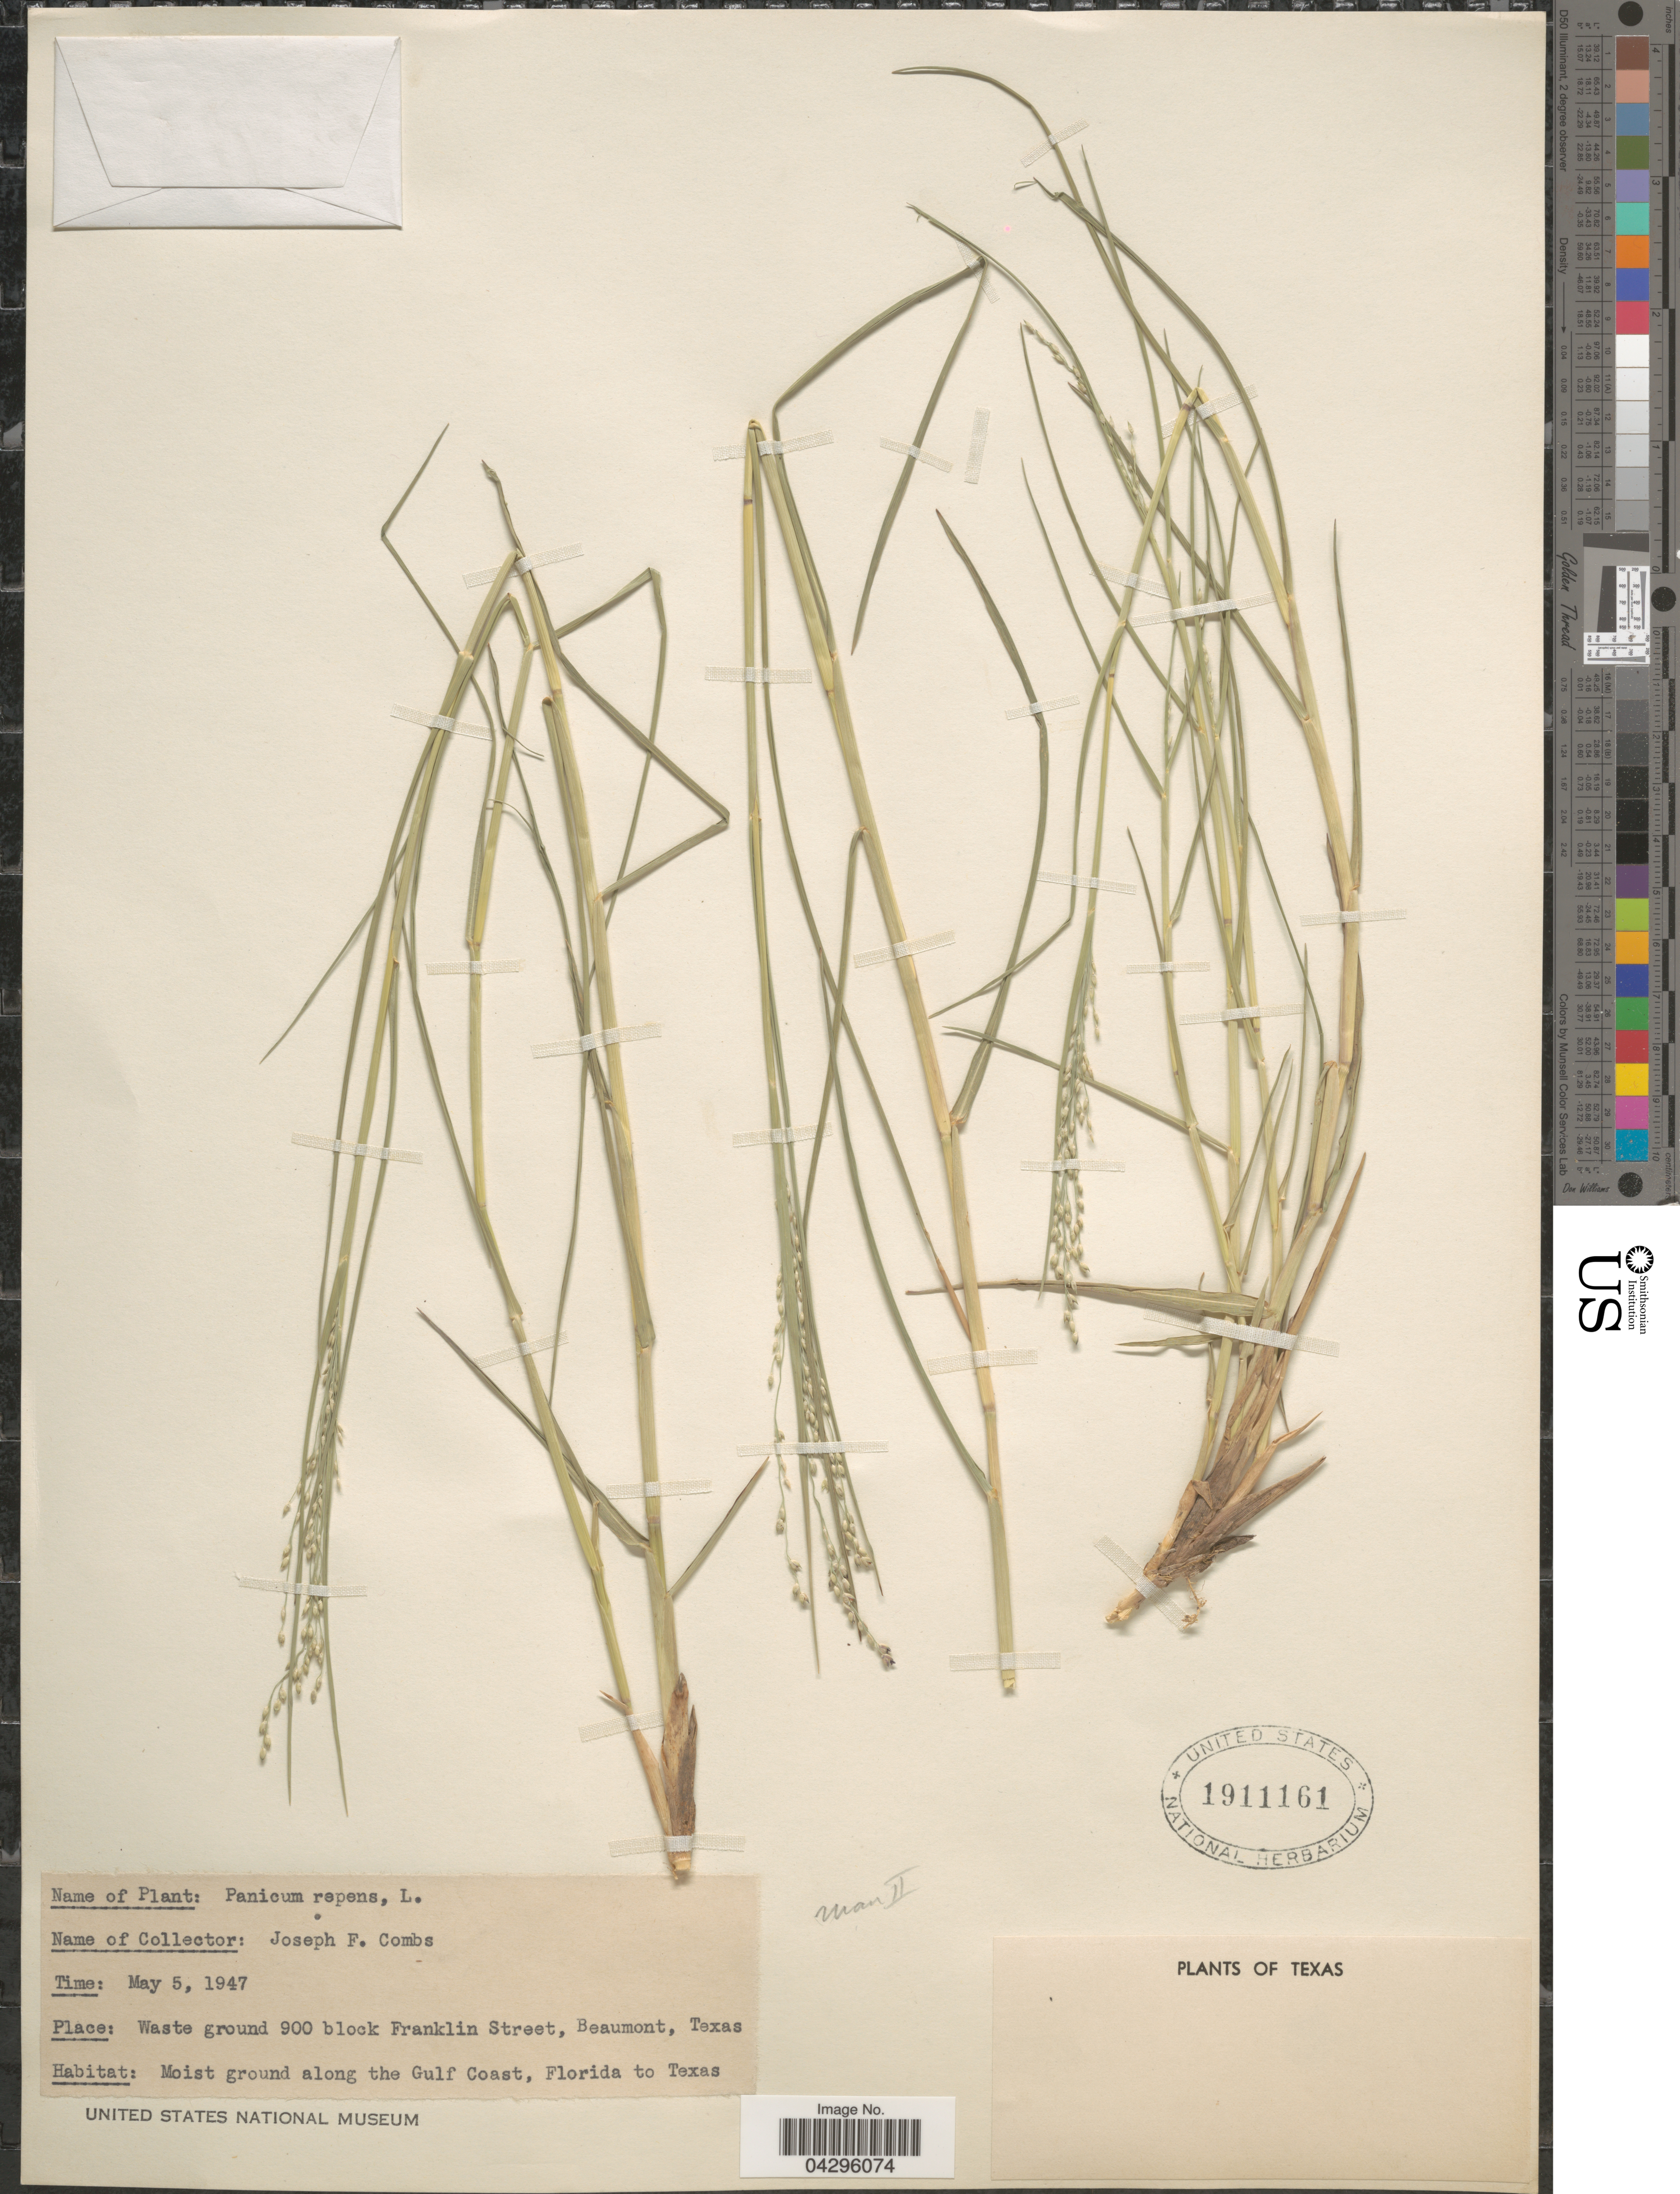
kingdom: Plantae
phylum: Tracheophyta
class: Liliopsida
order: Poales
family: Poaceae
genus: Panicum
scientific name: Panicum repens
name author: L.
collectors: J. Combs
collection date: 1947-05-05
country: United States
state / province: Texas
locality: Waste ground 900 block Franklin Street, Beaumont. Moist ground along the Gulf Coast, Florida to Texas.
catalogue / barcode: US 1911161